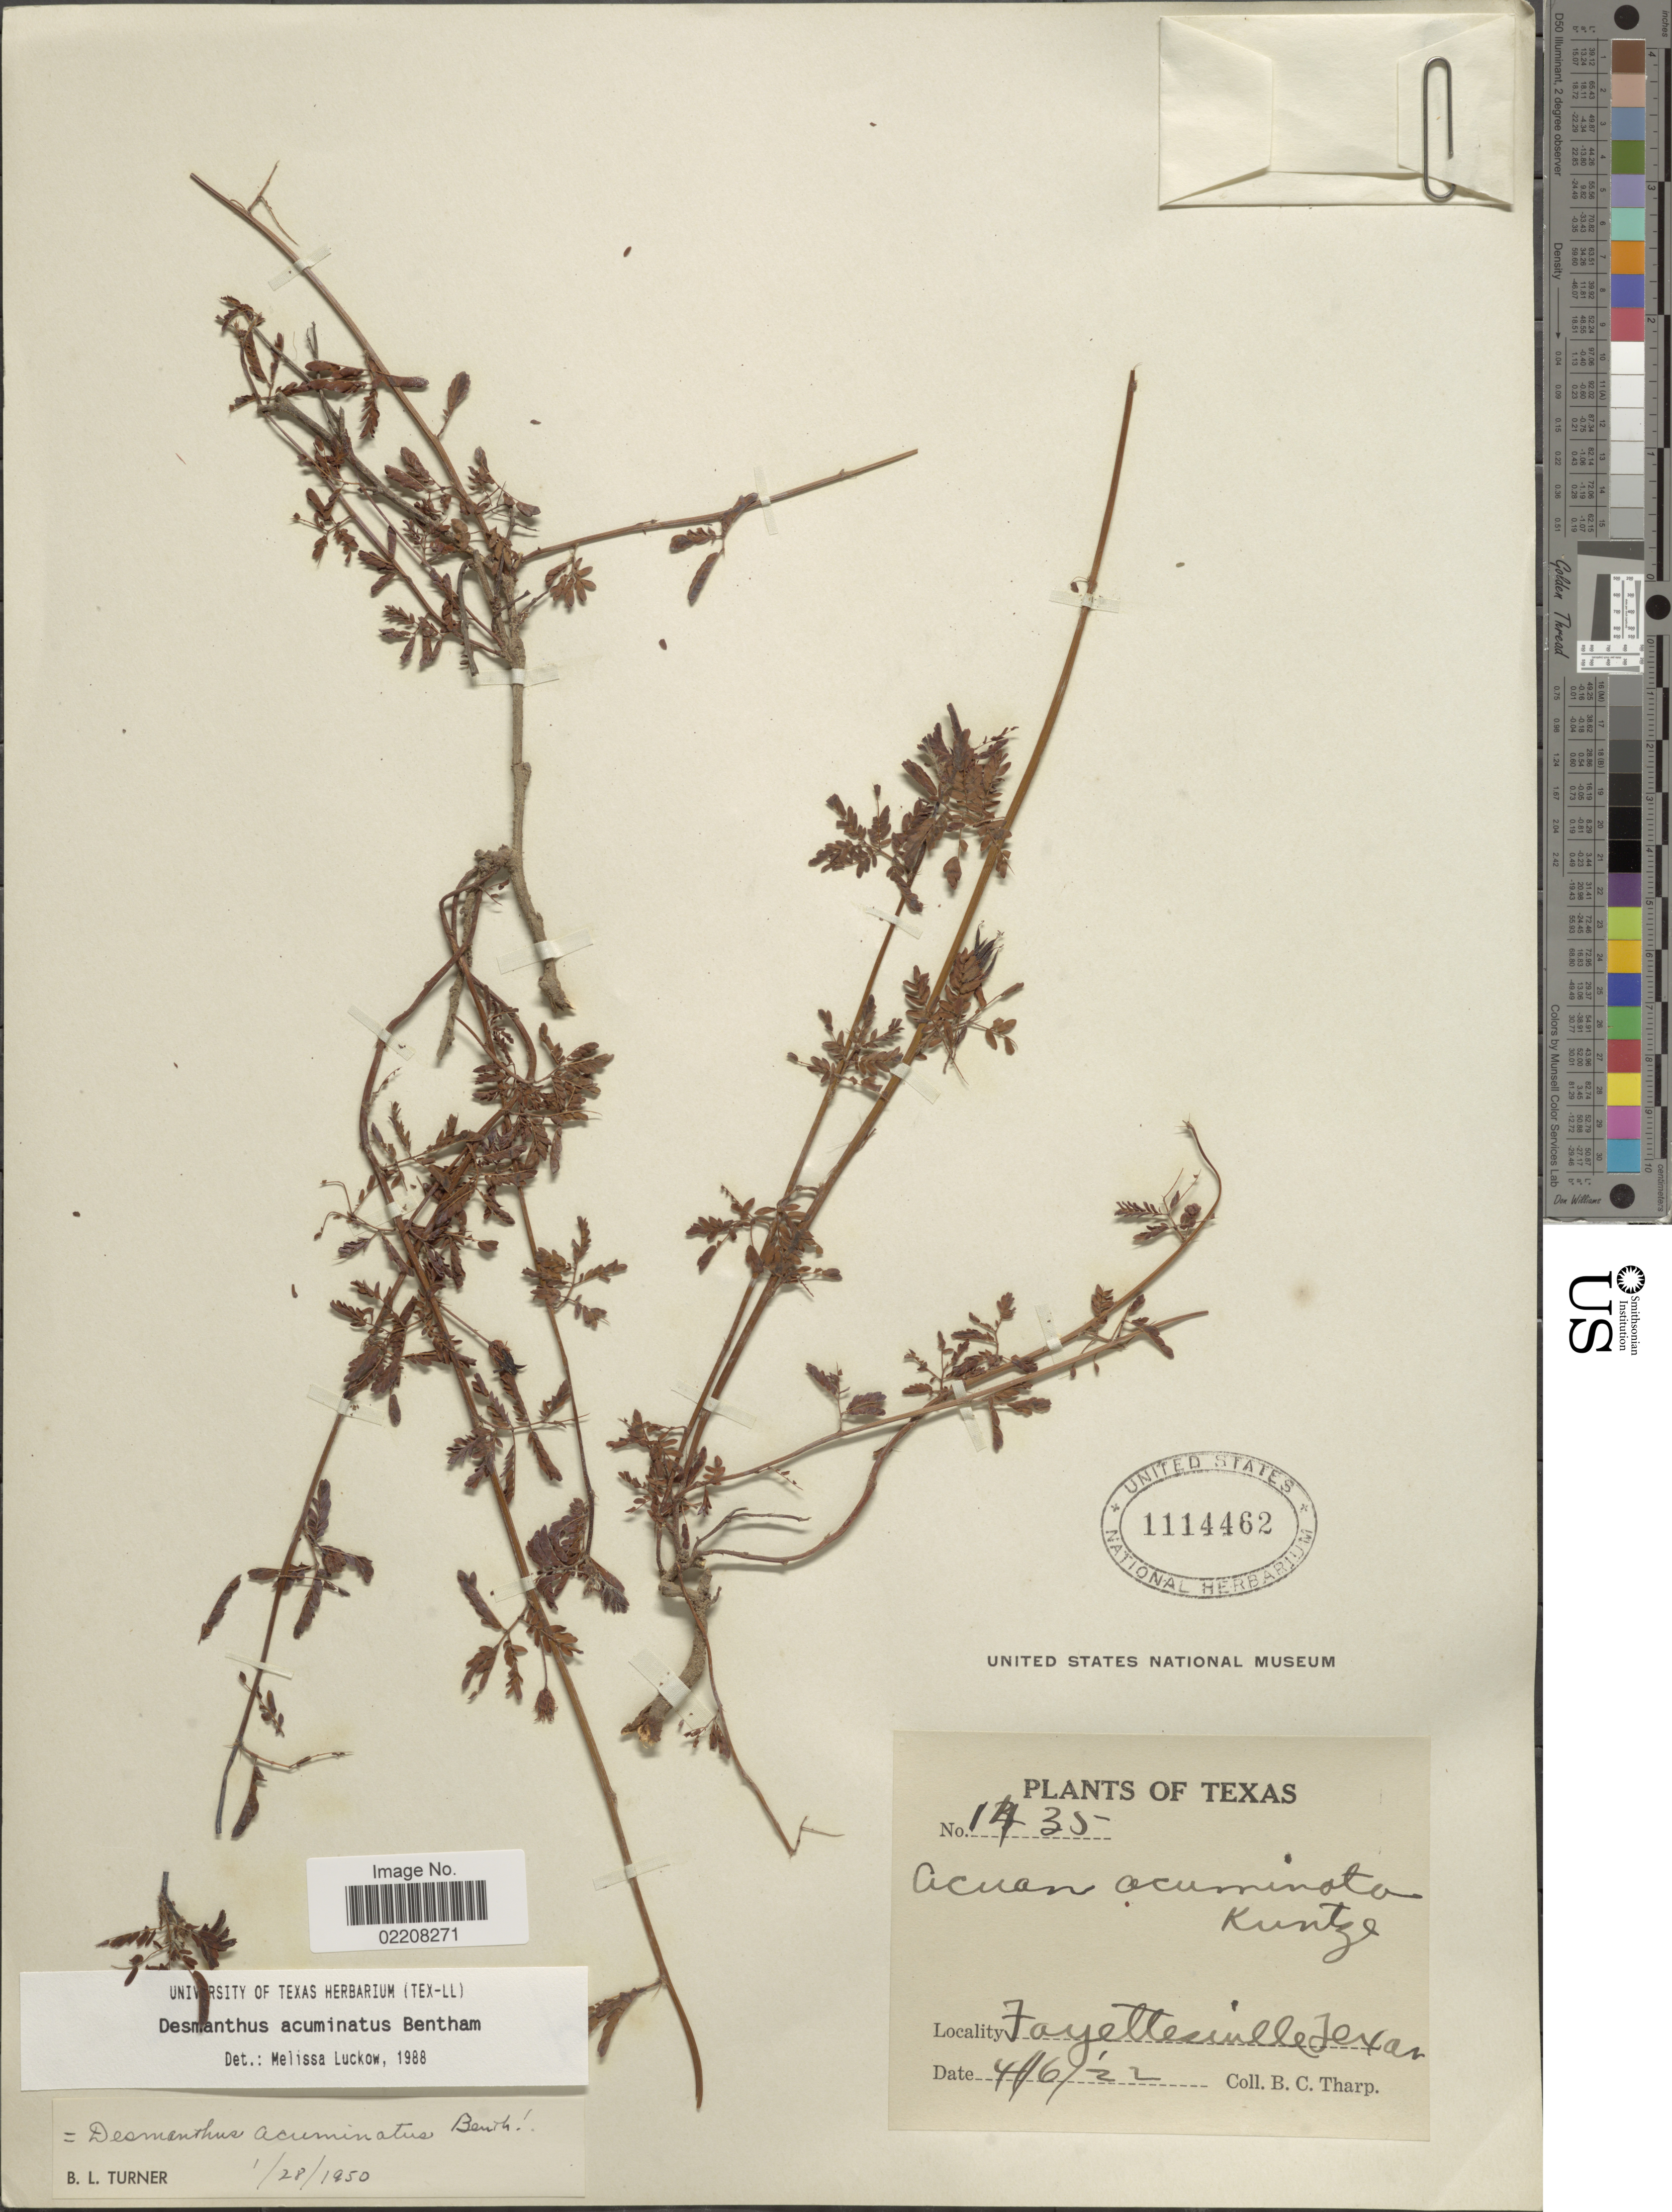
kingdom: Plantae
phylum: Tracheophyta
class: Magnoliopsida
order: Fabales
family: Fabaceae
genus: Desmanthus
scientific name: Desmanthus acuminatus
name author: Benth.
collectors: B. C. Tharp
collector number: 1435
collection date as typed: Transcribed d/m/y: 6/4/22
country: United States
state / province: Texas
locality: Fayettesville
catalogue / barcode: US 1114462